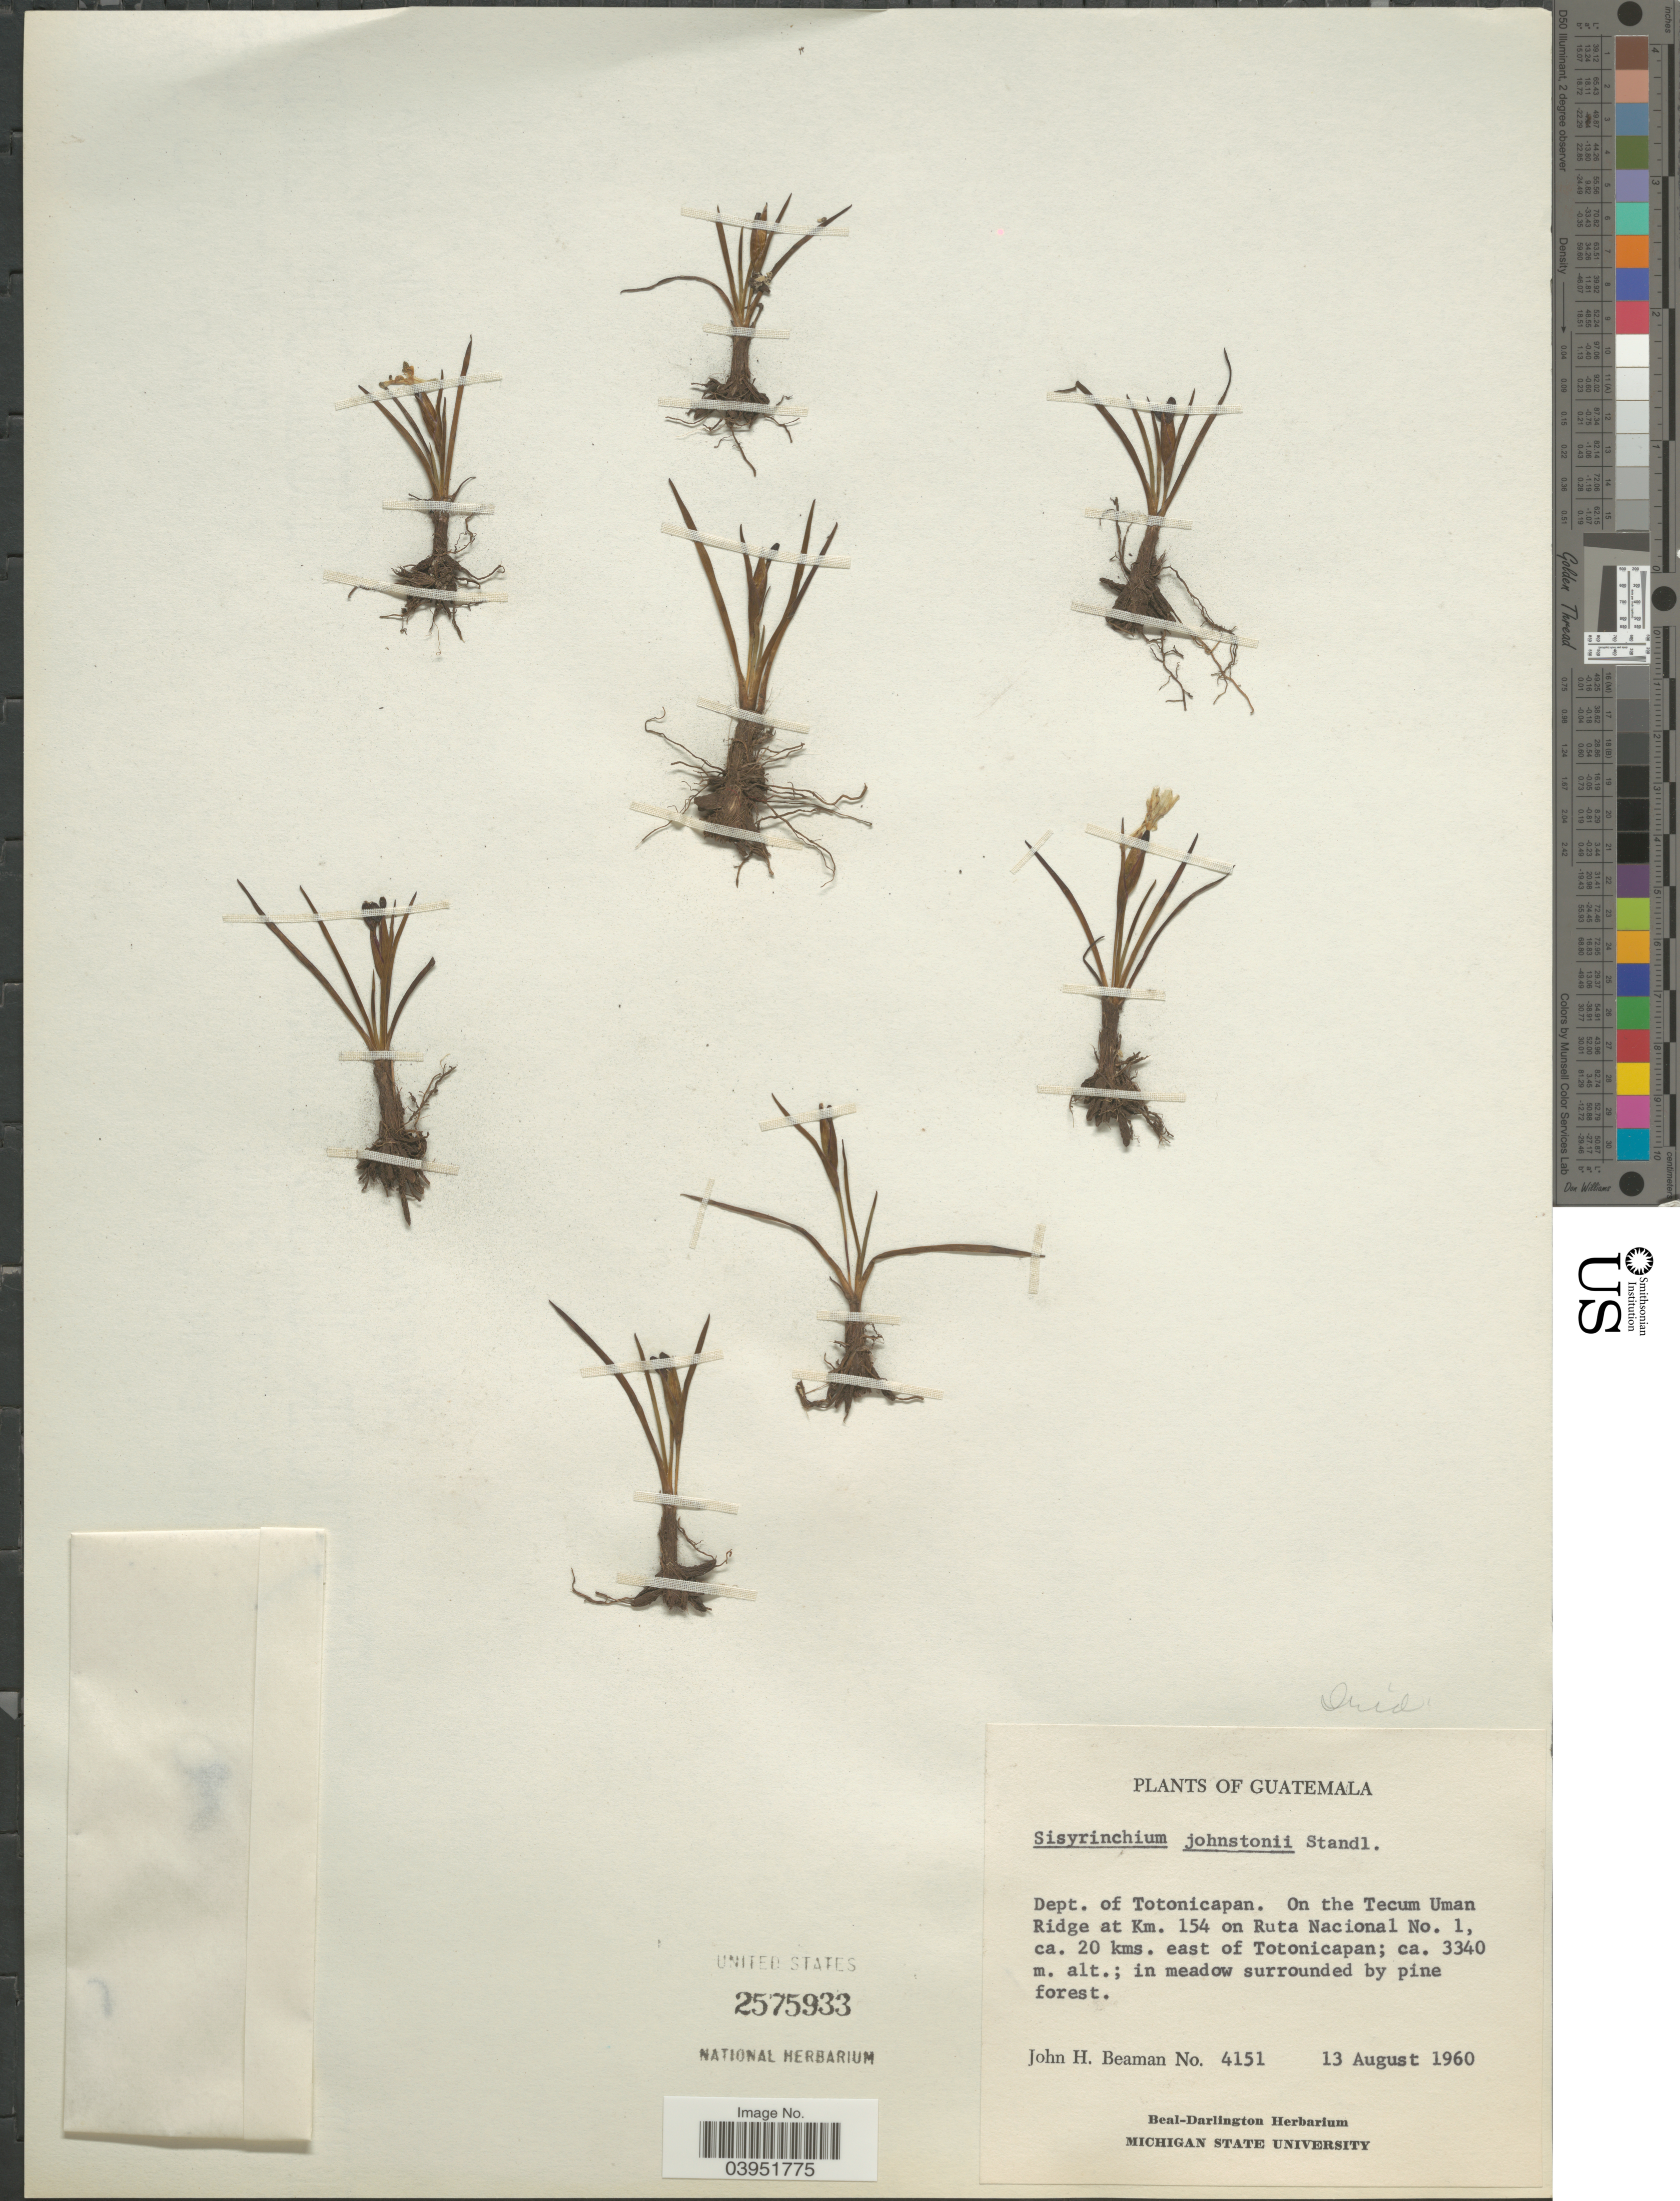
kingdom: Plantae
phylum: Tracheophyta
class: Liliopsida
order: Asparagales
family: Iridaceae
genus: Sisyrinchium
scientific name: Sisyrinchium johnstonii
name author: Standl.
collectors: J. H. Beaman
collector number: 4151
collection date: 1960-08-13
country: Guatemala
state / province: Totonicapan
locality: Dept. of Totonicapan. On the Tecum Uman Ridge at Km. 154 on Ruta Nacional No. 1, ca. 20 kms. east of Totonicapan.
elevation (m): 3340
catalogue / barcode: US 2575933